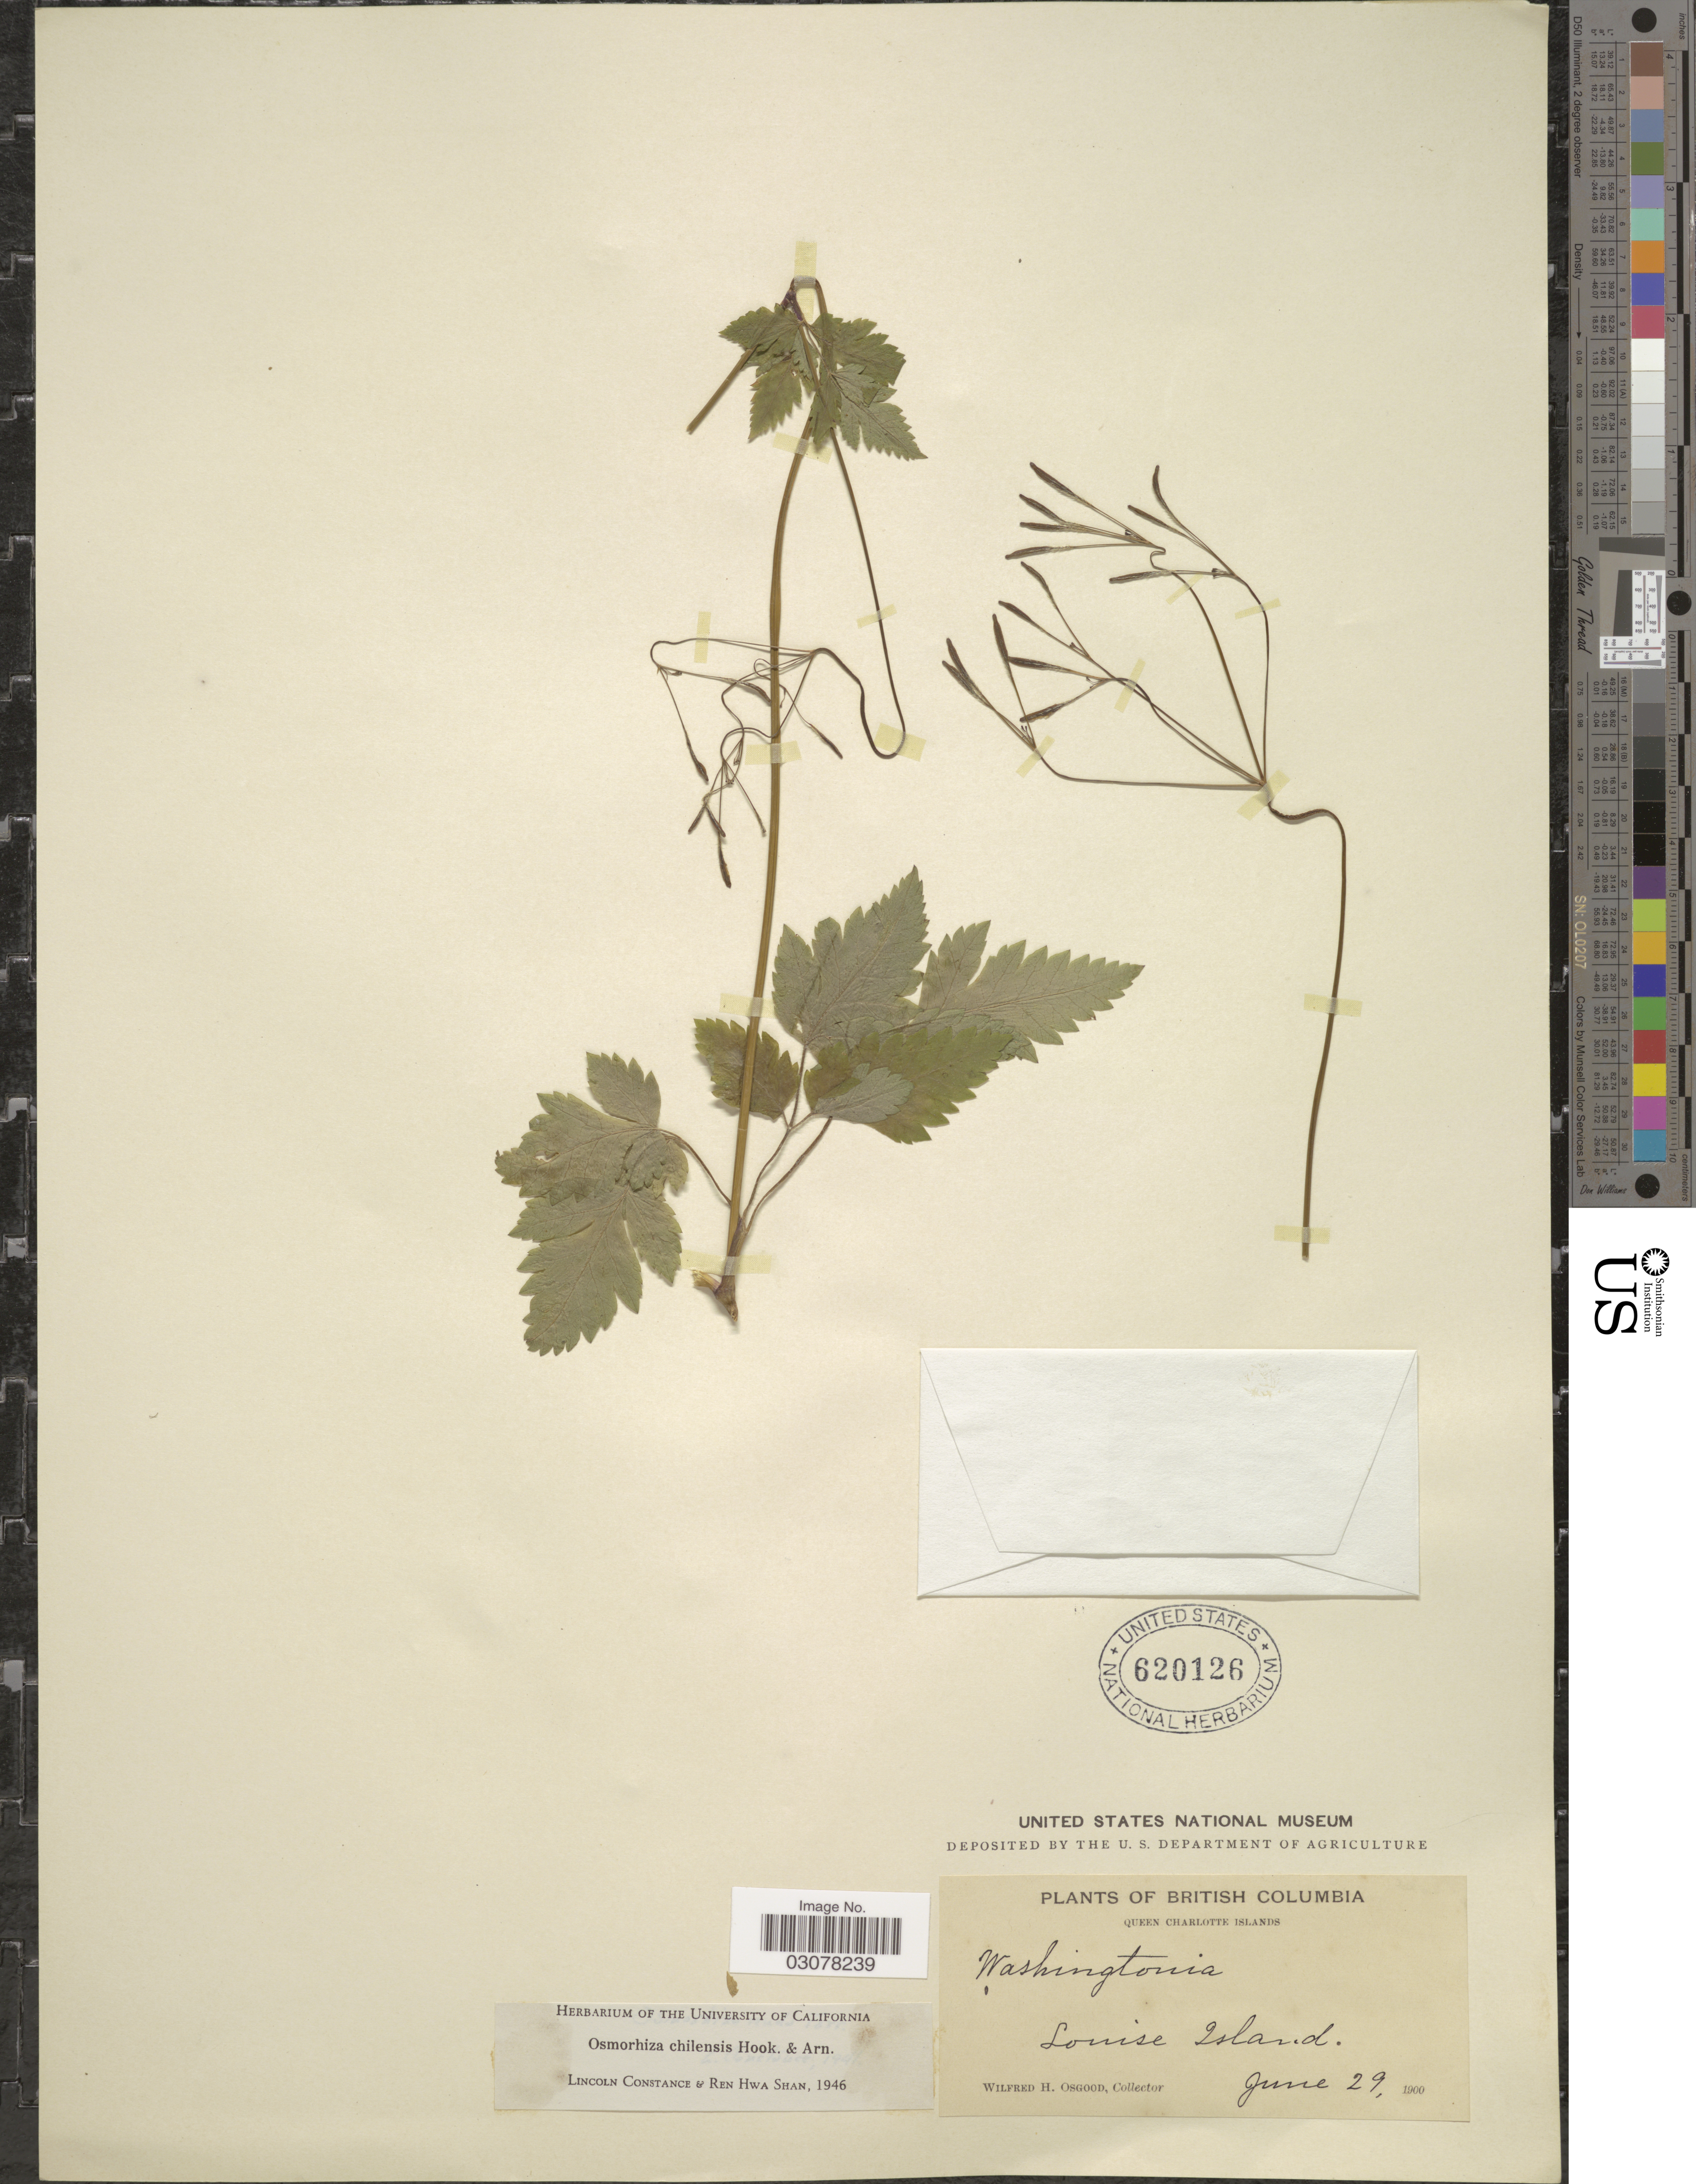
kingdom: Plantae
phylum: Tracheophyta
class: Magnoliopsida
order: Apiales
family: Apiaceae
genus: Osmorhiza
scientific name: Osmorhiza chilensis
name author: Hook. & Arn.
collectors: W. Osgood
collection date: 1900-06-29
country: Canada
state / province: British Columbia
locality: Queen Charlotte Islands. Louise Island.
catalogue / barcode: US 620126